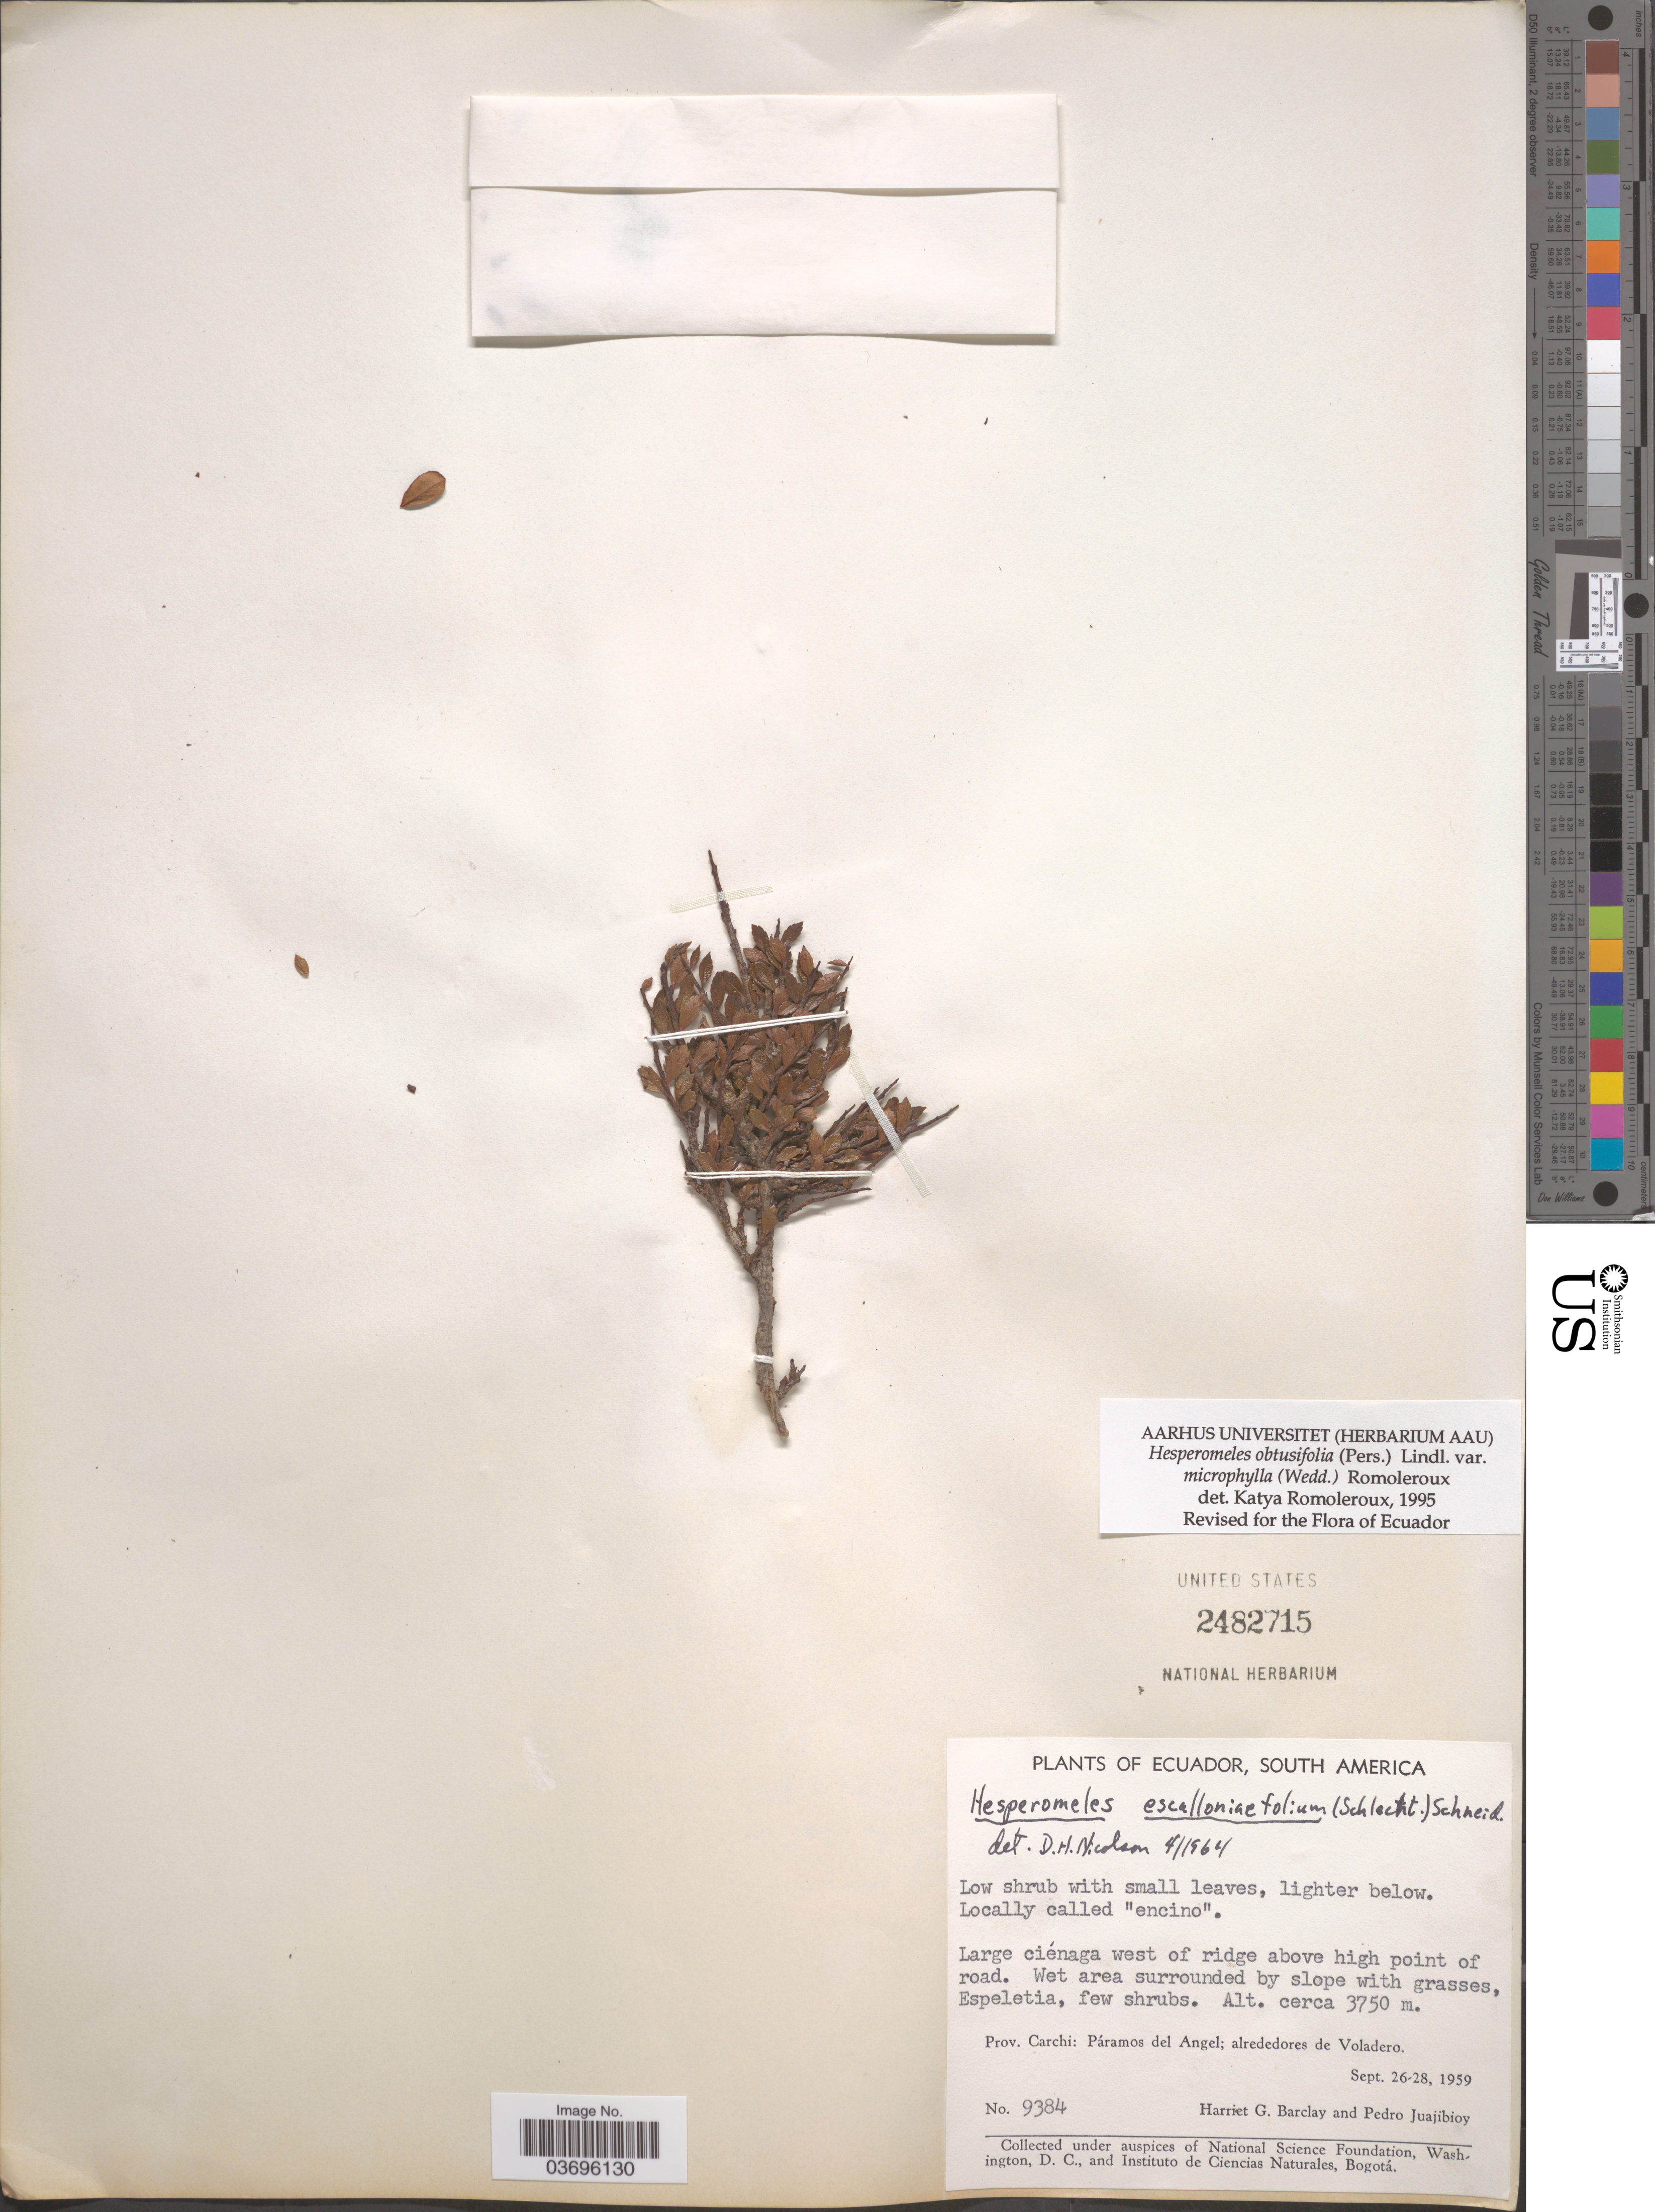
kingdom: Plantae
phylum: Tracheophyta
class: Magnoliopsida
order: Rosales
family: Rosaceae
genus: Hesperomeles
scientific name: Hesperomeles obtusifolia var. microphylla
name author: (Wedd.) Romol.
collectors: H. G. Barclay & P. Juajibioy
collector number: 9384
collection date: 1959-09-26/1959-09-28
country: Ecuador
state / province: Carchi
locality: Páramos del Angel; alrededores de Voladero.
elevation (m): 3750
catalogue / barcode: US 2482715